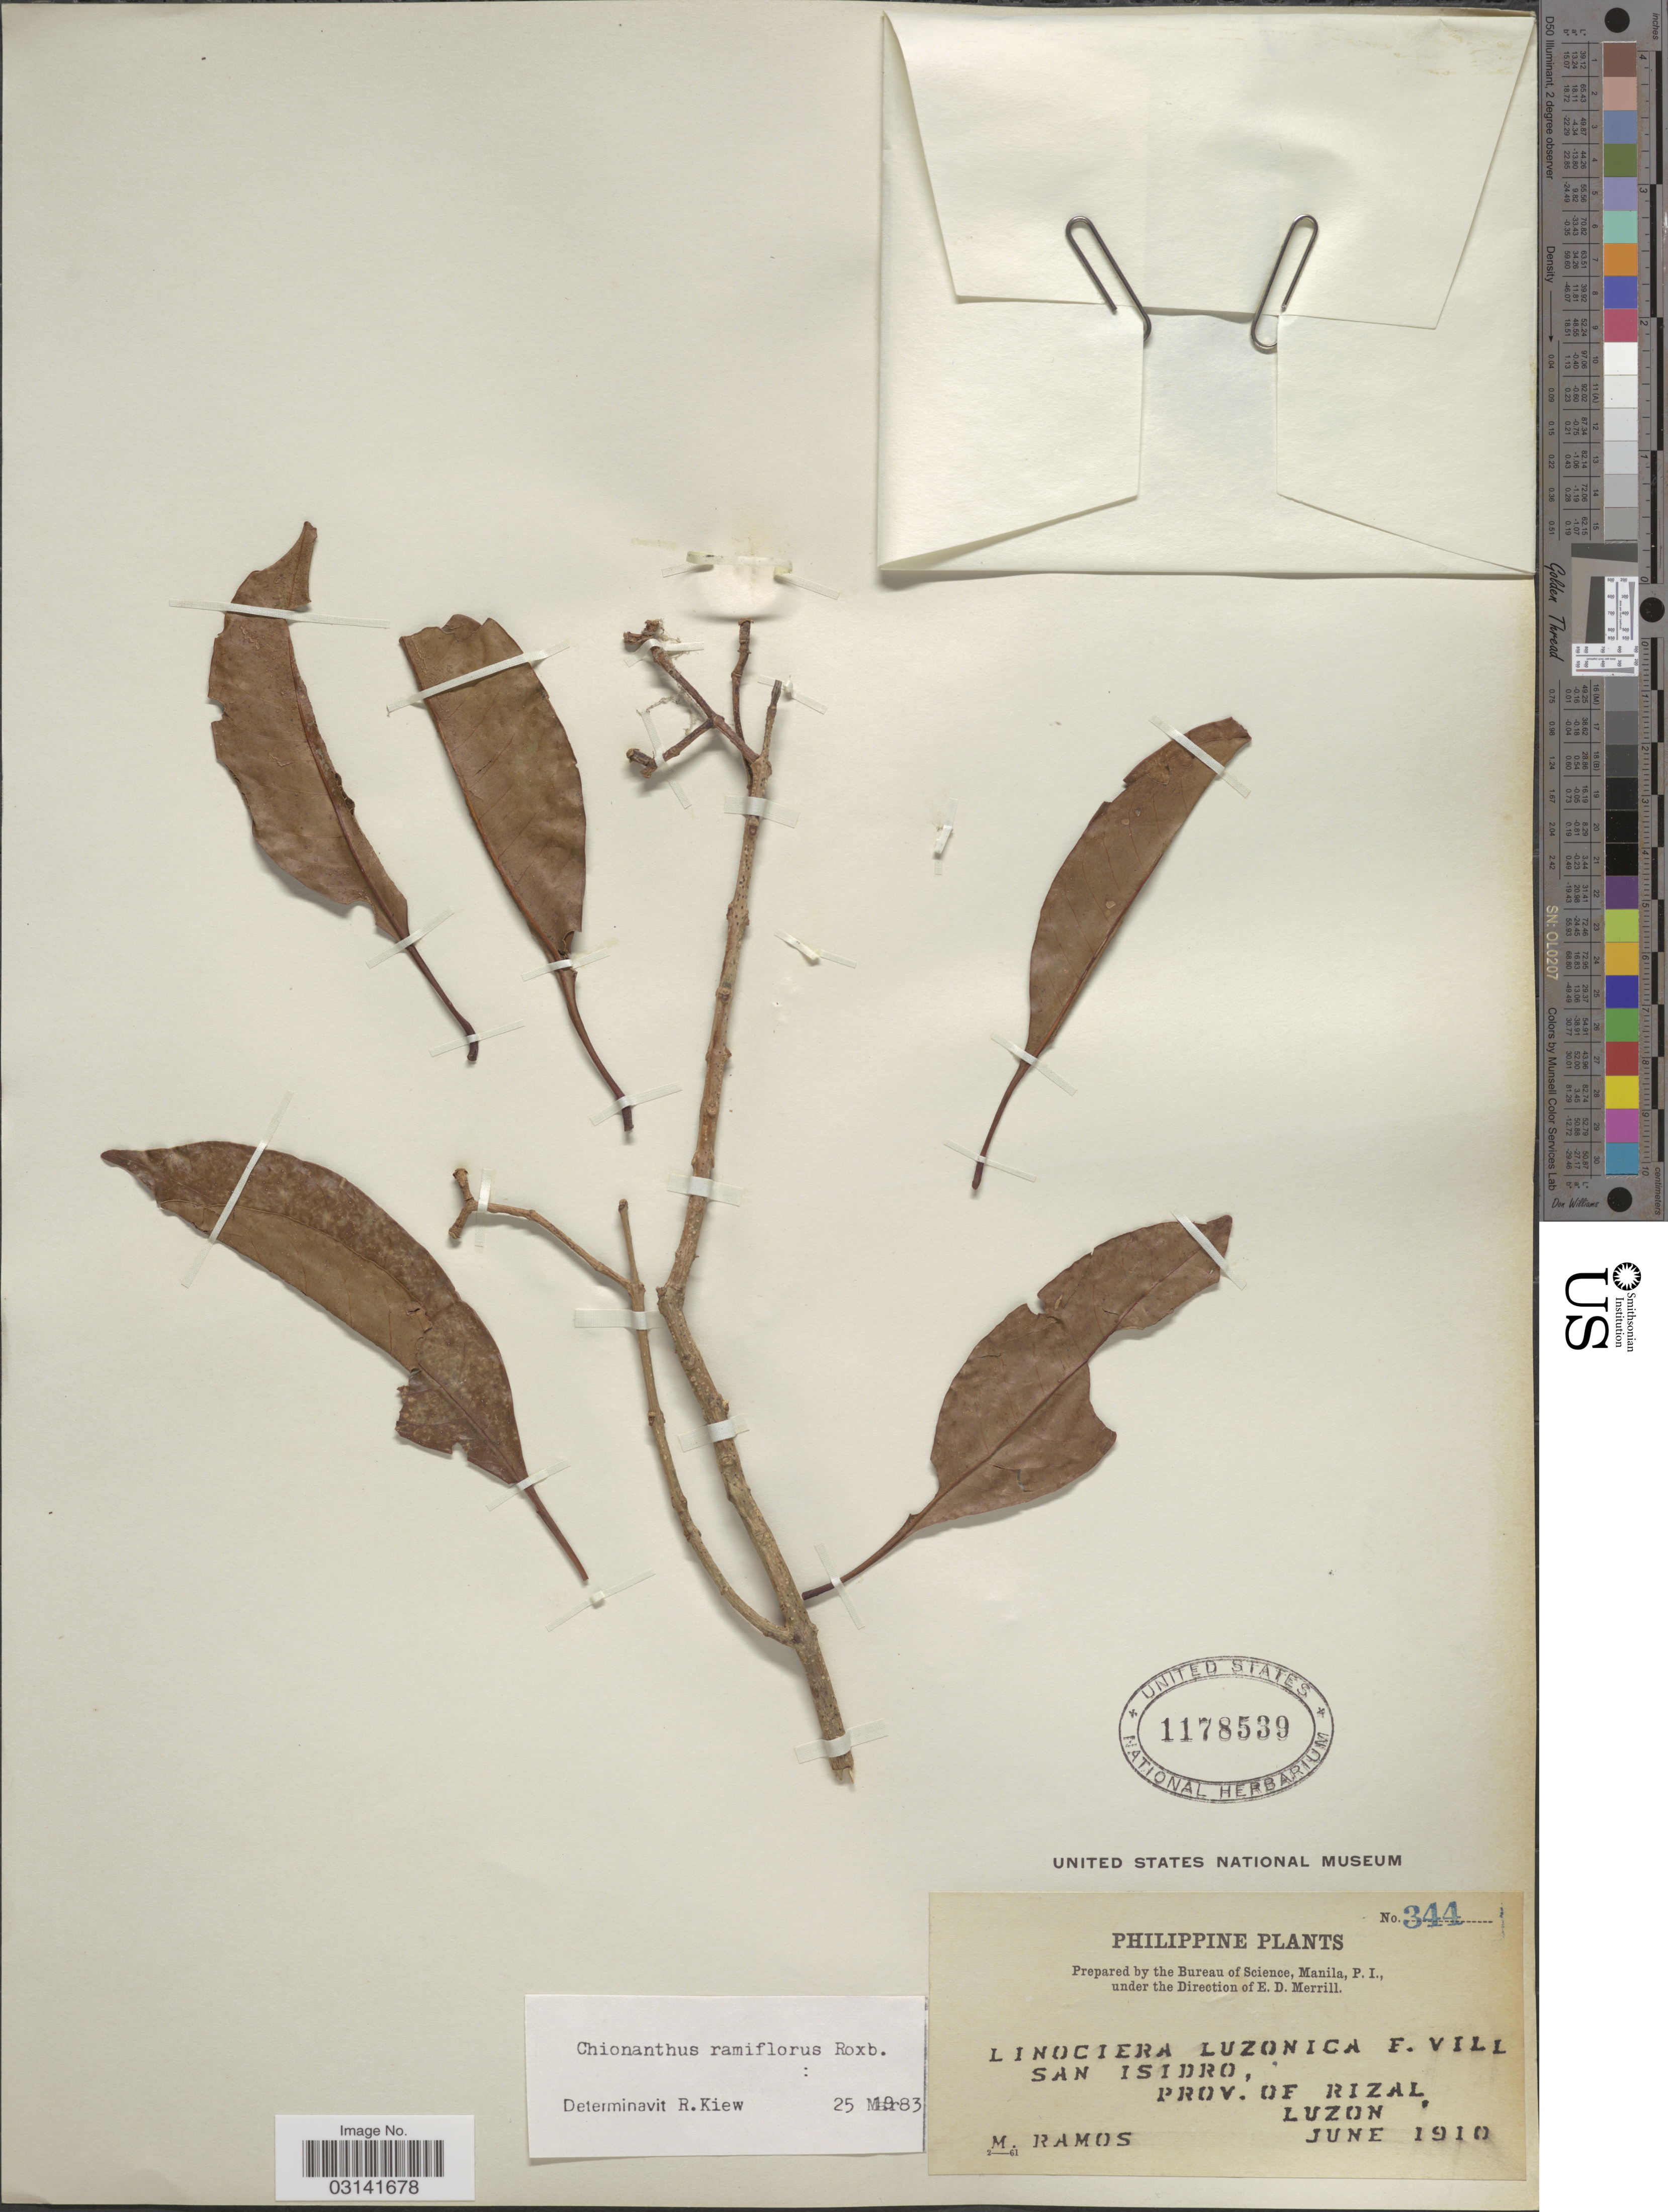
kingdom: Plantae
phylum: Tracheophyta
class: Magnoliopsida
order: Lamiales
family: Oleaceae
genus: Chionanthus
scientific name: Chionanthus ramiflorus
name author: Roxb.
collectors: M. Ramos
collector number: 344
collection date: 1910-06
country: Philippines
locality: San Isidro, prov. of Rizal, Luzon.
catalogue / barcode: US 1178539